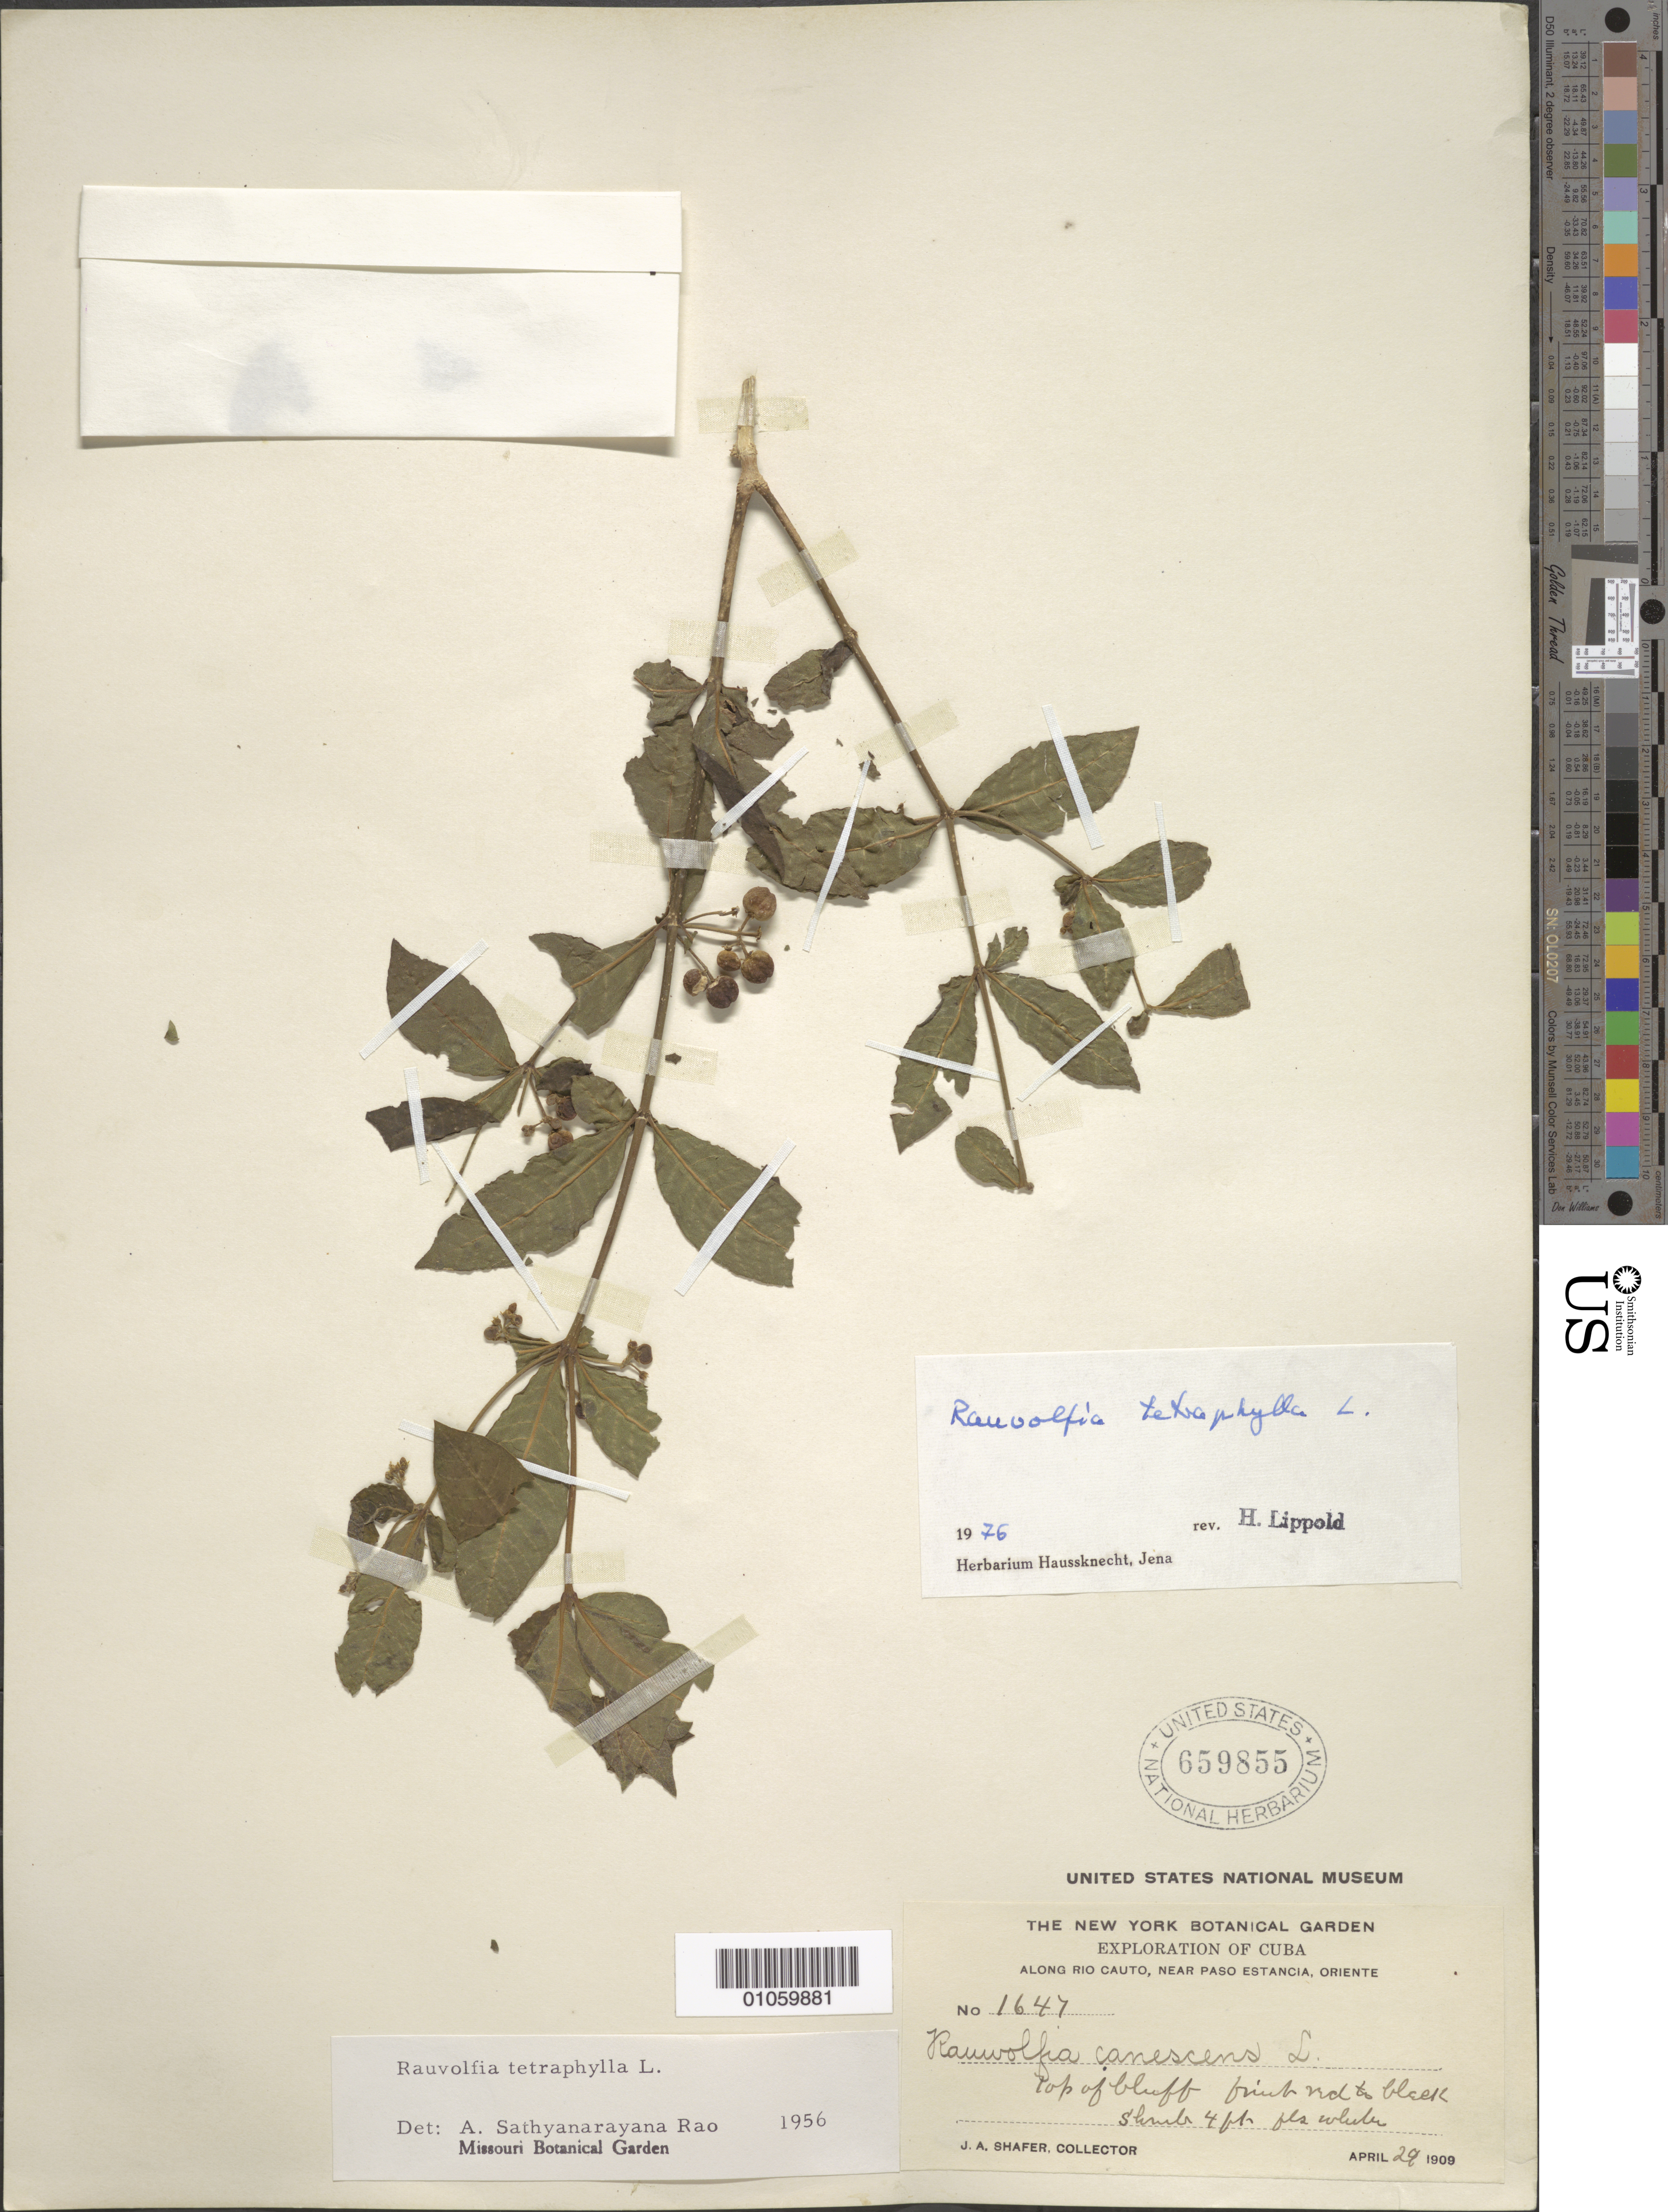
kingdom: Plantae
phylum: Tracheophyta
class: Magnoliopsida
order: Gentianales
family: Apocynaceae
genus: Rauvolfia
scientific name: Rauvolfia tetraphylla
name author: L.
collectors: J. A. Shafer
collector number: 1647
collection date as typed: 29 Apr 1909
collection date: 1909-04-29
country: Cuba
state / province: Granma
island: Cuba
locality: Along Rio Cauto, near Paso Estancia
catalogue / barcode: US 659855